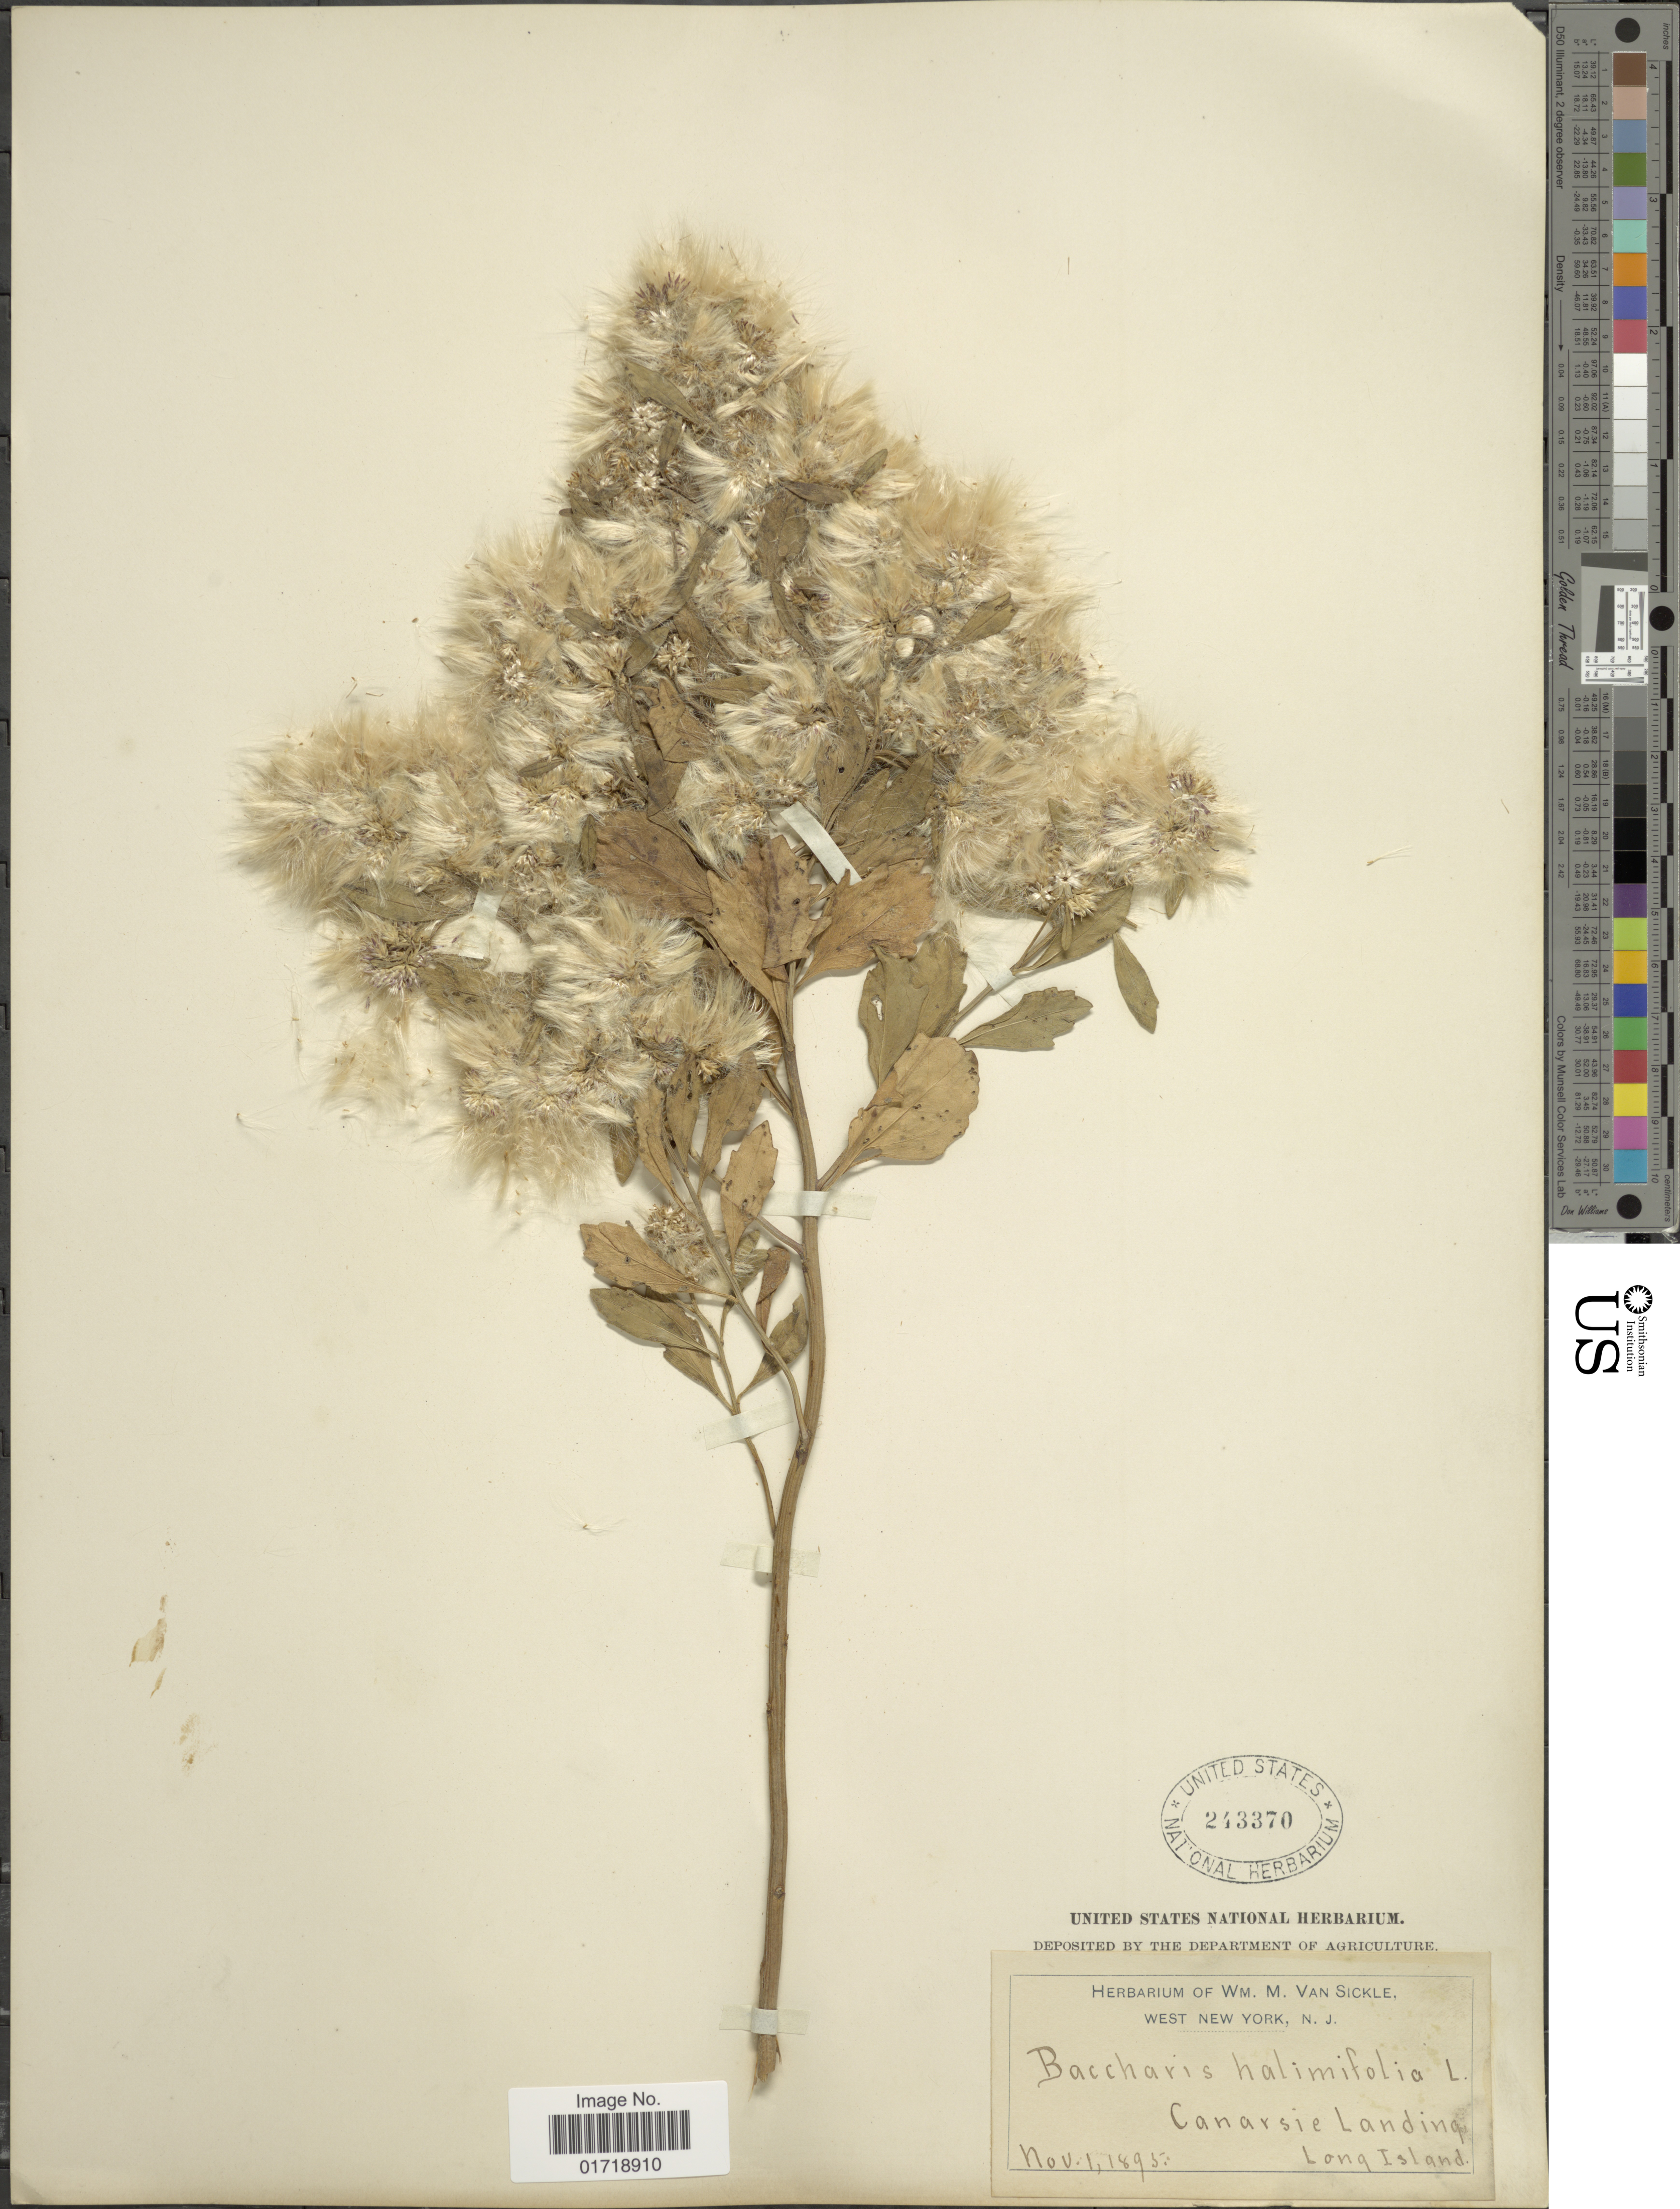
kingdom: Plantae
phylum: Tracheophyta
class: Magnoliopsida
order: Asterales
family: Asteraceae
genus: Baccharis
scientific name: Baccharis halimifolia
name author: L.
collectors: ex herb. Wm. M. Van Sickle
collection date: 1895-11-01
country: United States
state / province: New York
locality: West New York, N. J. Canarsie Landing, Long Island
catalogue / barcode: US 243370